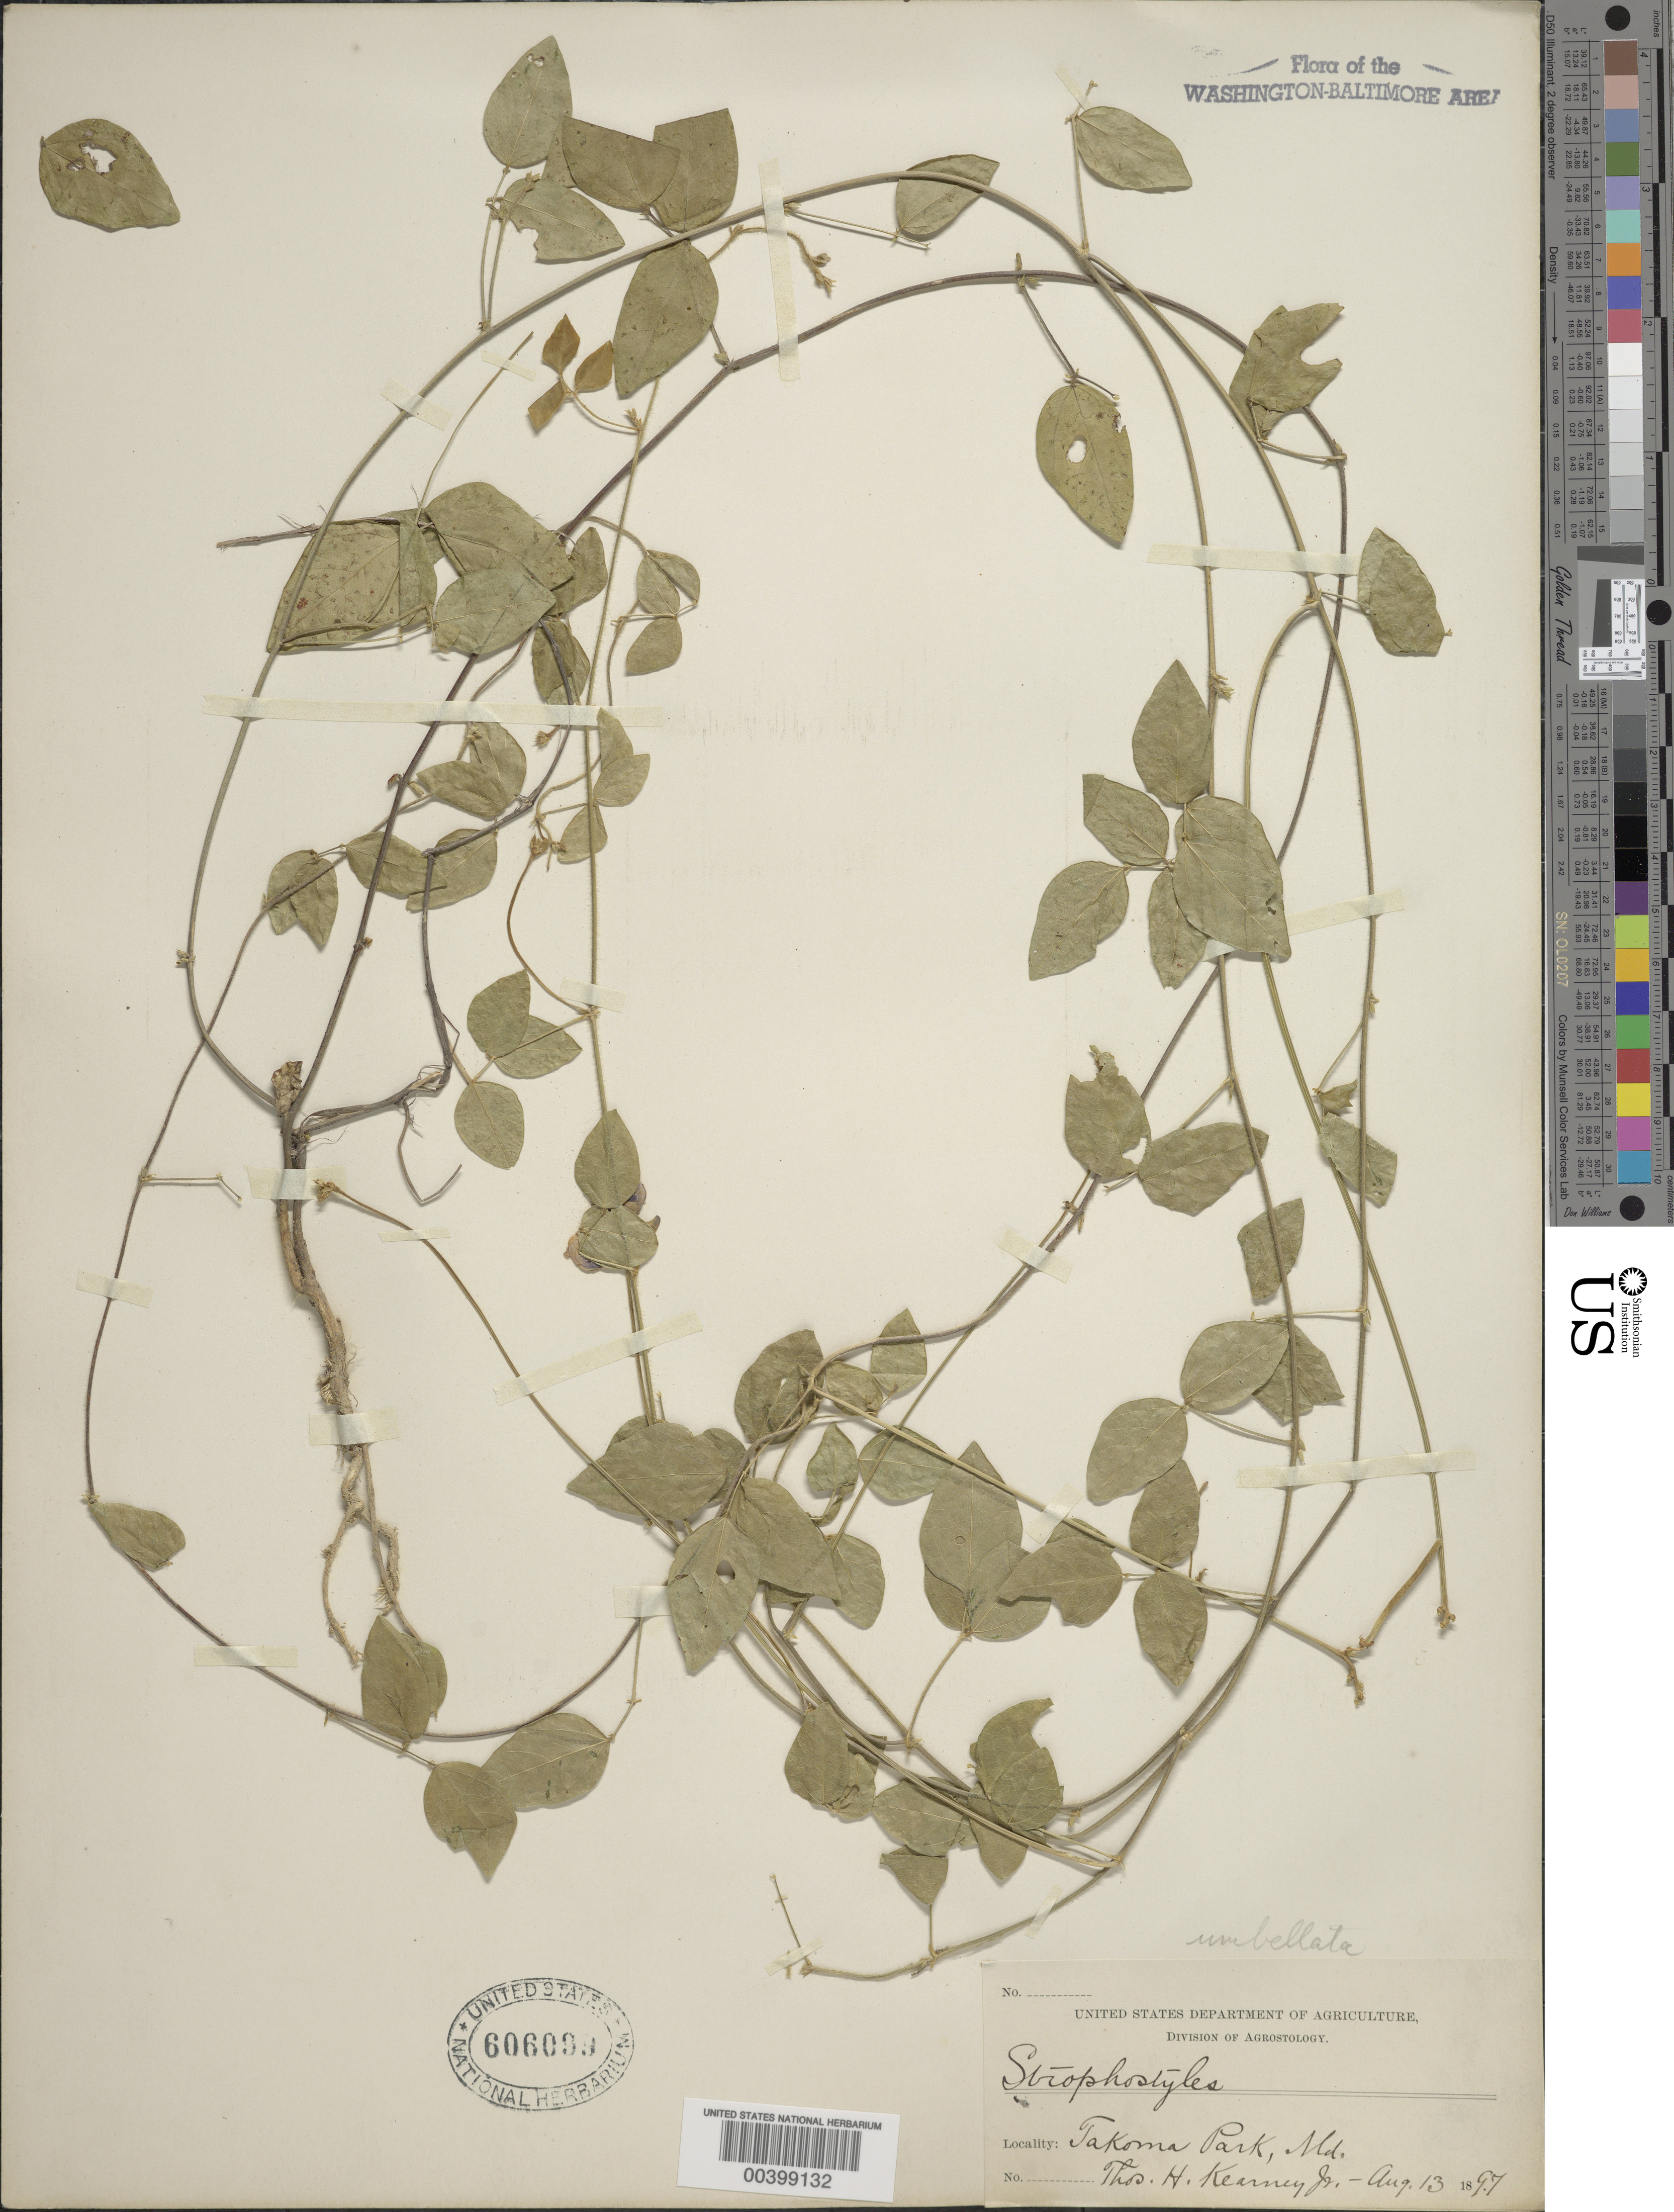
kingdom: Plantae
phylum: Tracheophyta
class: Magnoliopsida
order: Fabales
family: Fabaceae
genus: Strophostyles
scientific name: Strophostyles umbellata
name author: (Muhl. ex Willd.) Britton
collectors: T. H. Kearney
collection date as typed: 13 Aug 1897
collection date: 1897-08-13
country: United States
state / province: Maryland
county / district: Montgomery / Prince George's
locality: Takoma Park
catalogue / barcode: US 606099